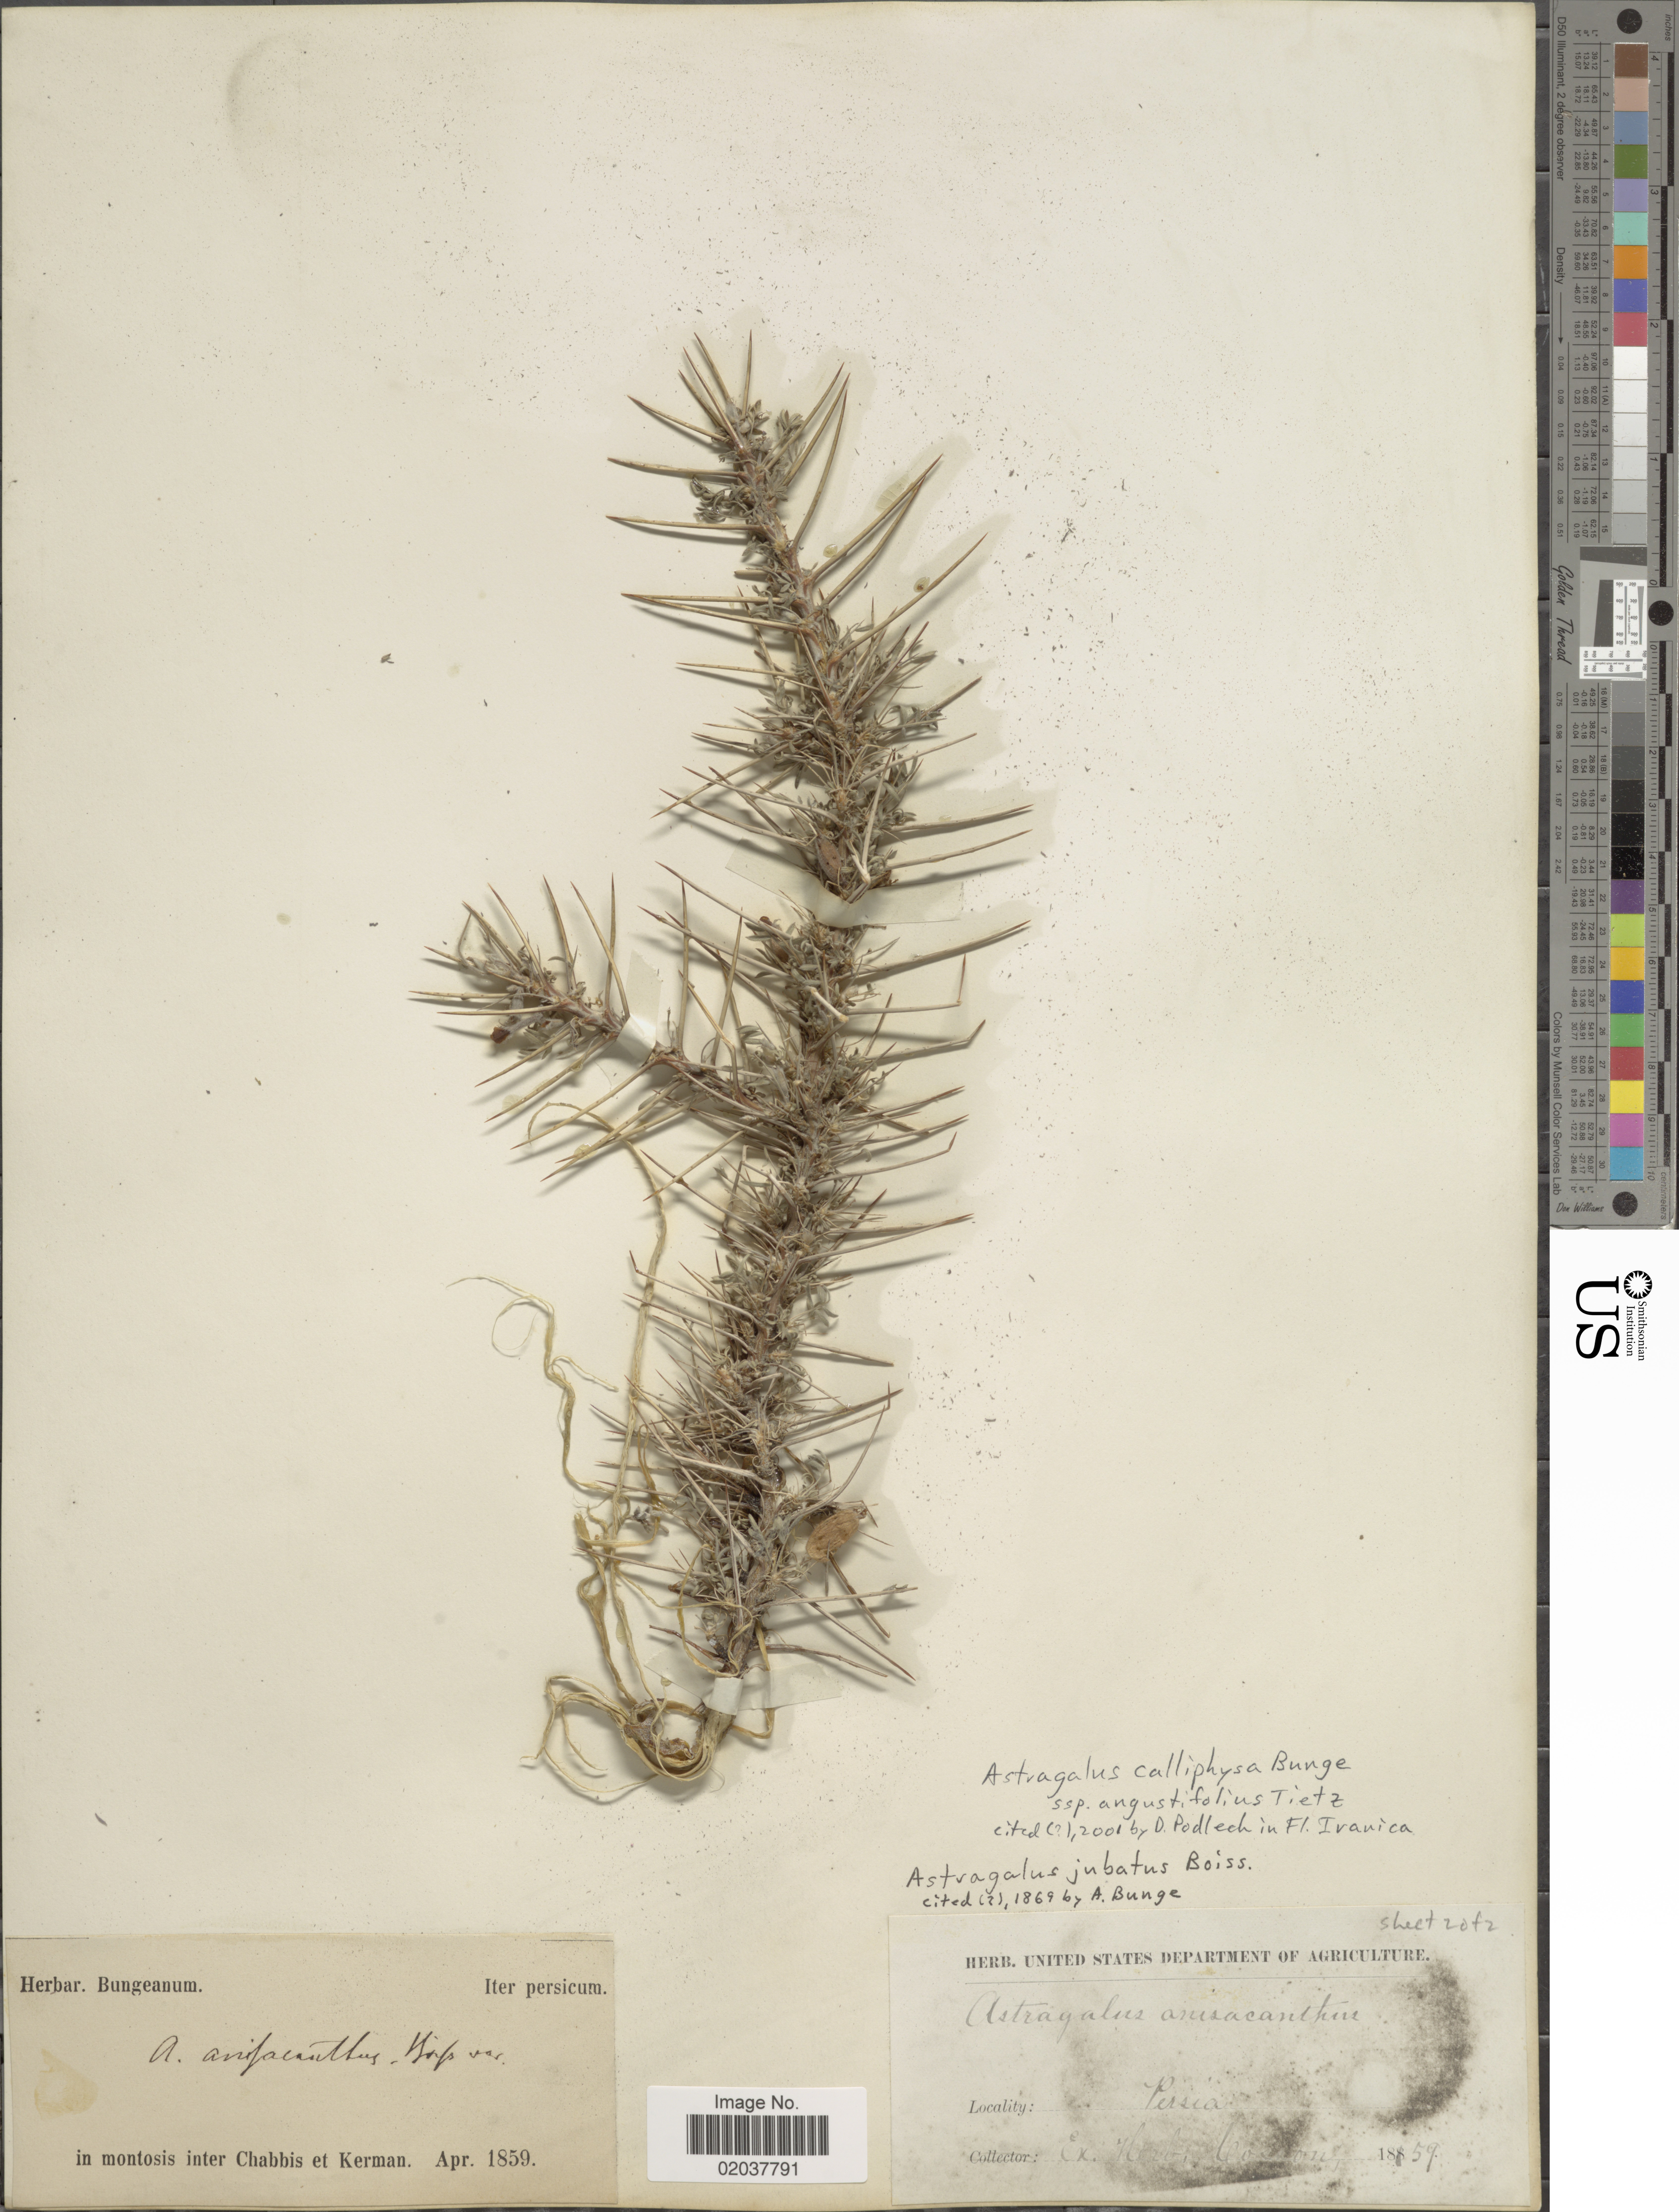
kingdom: Plantae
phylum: Tracheophyta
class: Magnoliopsida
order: Fabales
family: Fabaceae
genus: Astragalus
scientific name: Astragalus calliphysa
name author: Bunge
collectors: ex herb. Bungeanum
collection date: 1859-04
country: Iran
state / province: Kerman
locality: Persicum, montosis inter Chabbis et Kerman